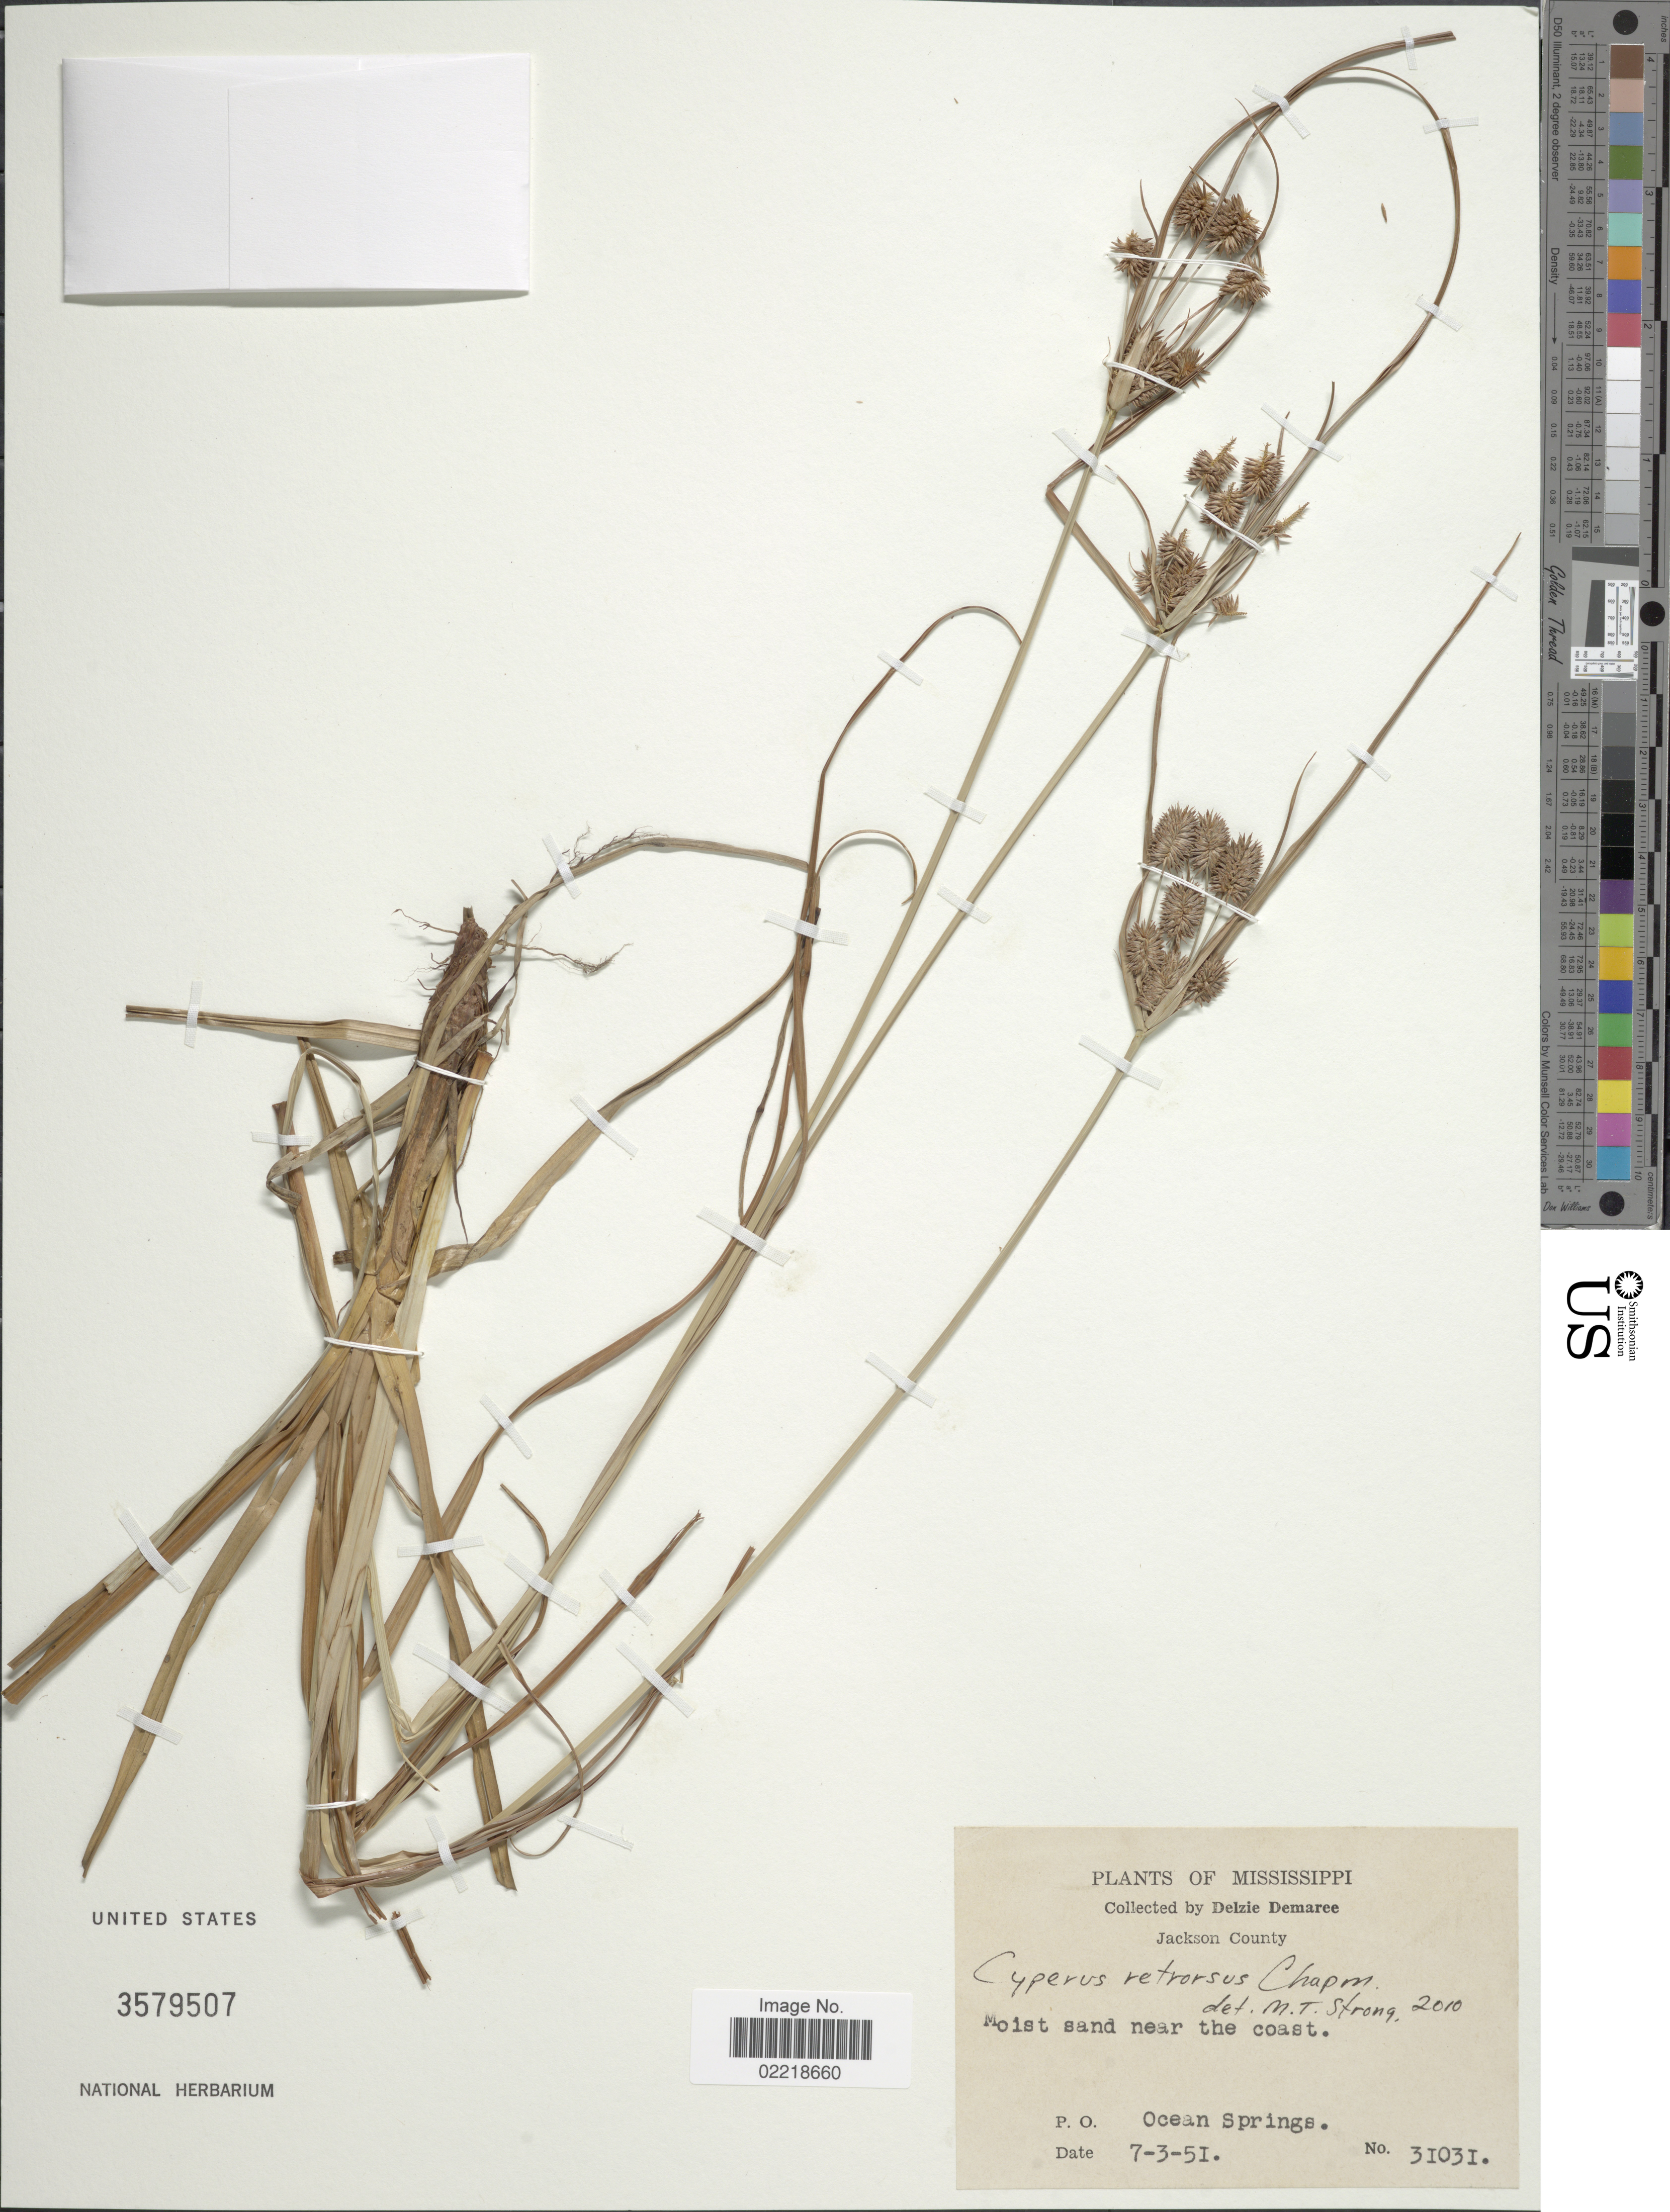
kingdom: Plantae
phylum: Tracheophyta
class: Liliopsida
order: Poales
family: Cyperaceae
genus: Cyperus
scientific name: Cyperus retrorsus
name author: Chapm.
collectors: D. Demaree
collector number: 31031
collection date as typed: Transcribed d/m/y: 3/7/51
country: United States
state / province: Mississippi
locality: Jackson County. near the coast. P. O. Ocean Springs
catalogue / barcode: US 3579507